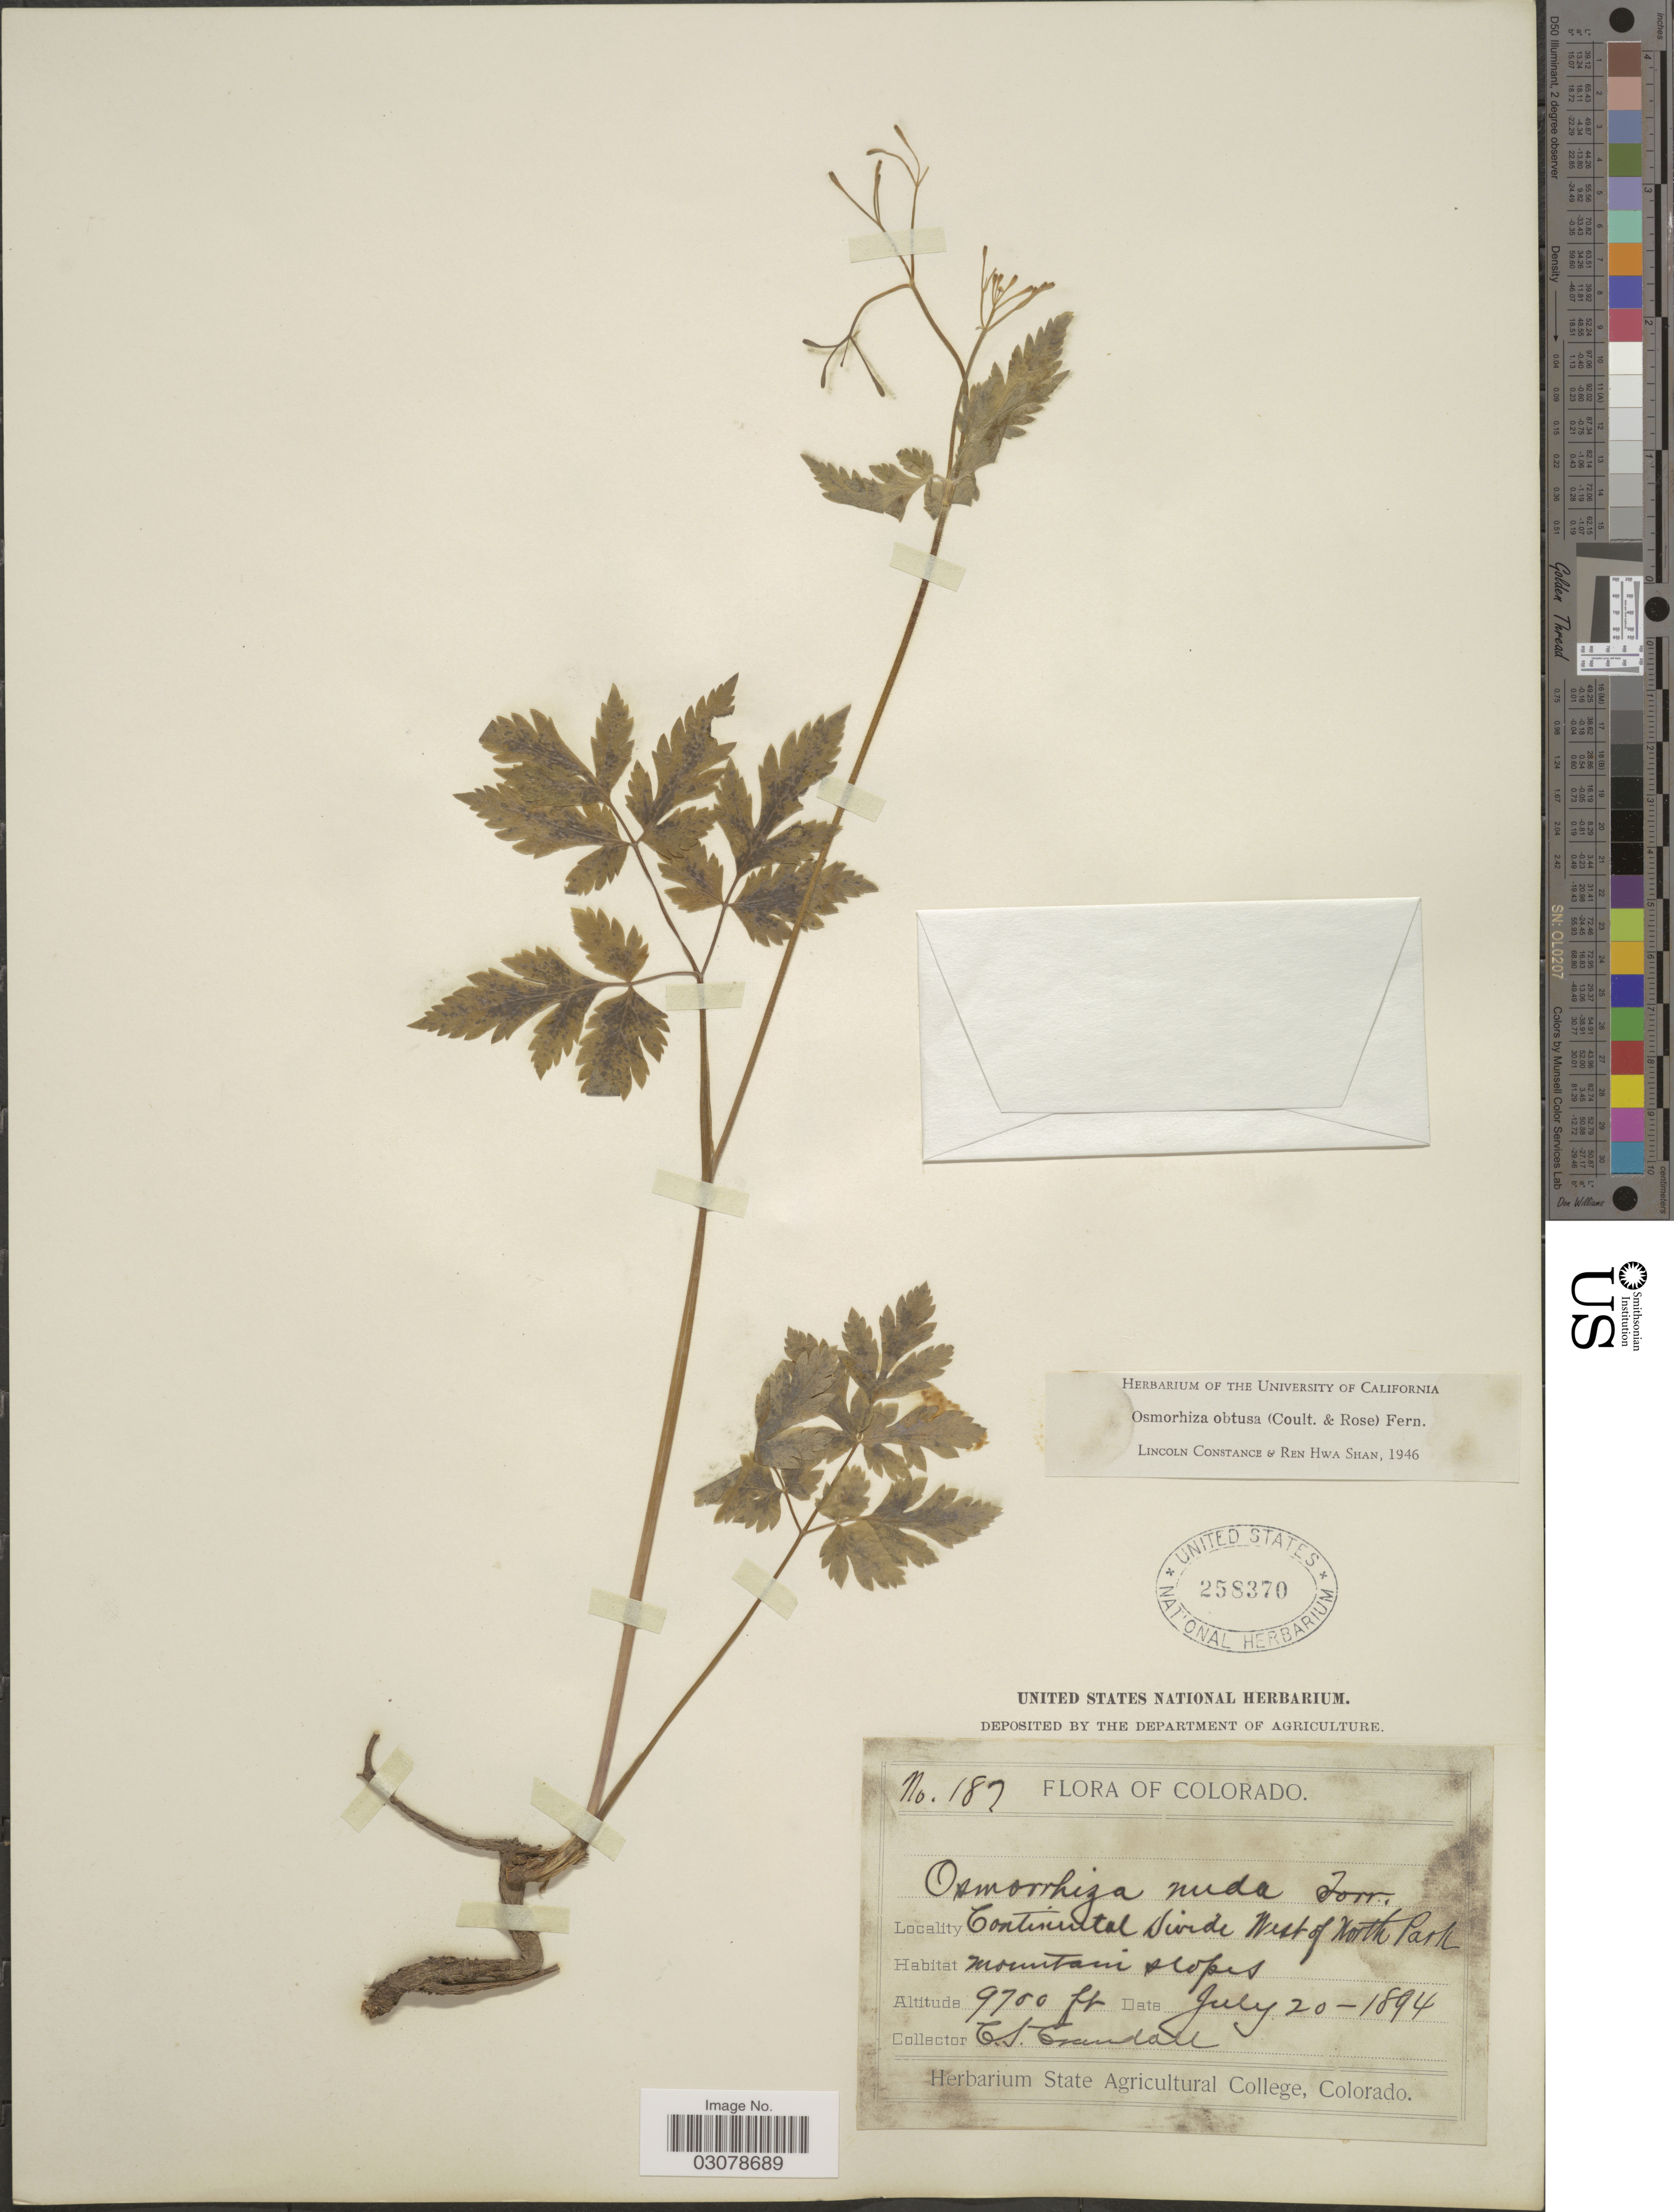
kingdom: Plantae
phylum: Tracheophyta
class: Magnoliopsida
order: Apiales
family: Apiaceae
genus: Osmorhiza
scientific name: Osmorhiza obtusa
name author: (J.M. Coult. & Rose) Fernald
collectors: C. Crandall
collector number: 187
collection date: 1894-07-20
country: United States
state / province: Colorado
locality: Continental Divide West of North Park, Mountain slopes.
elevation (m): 2957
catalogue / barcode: US 258370